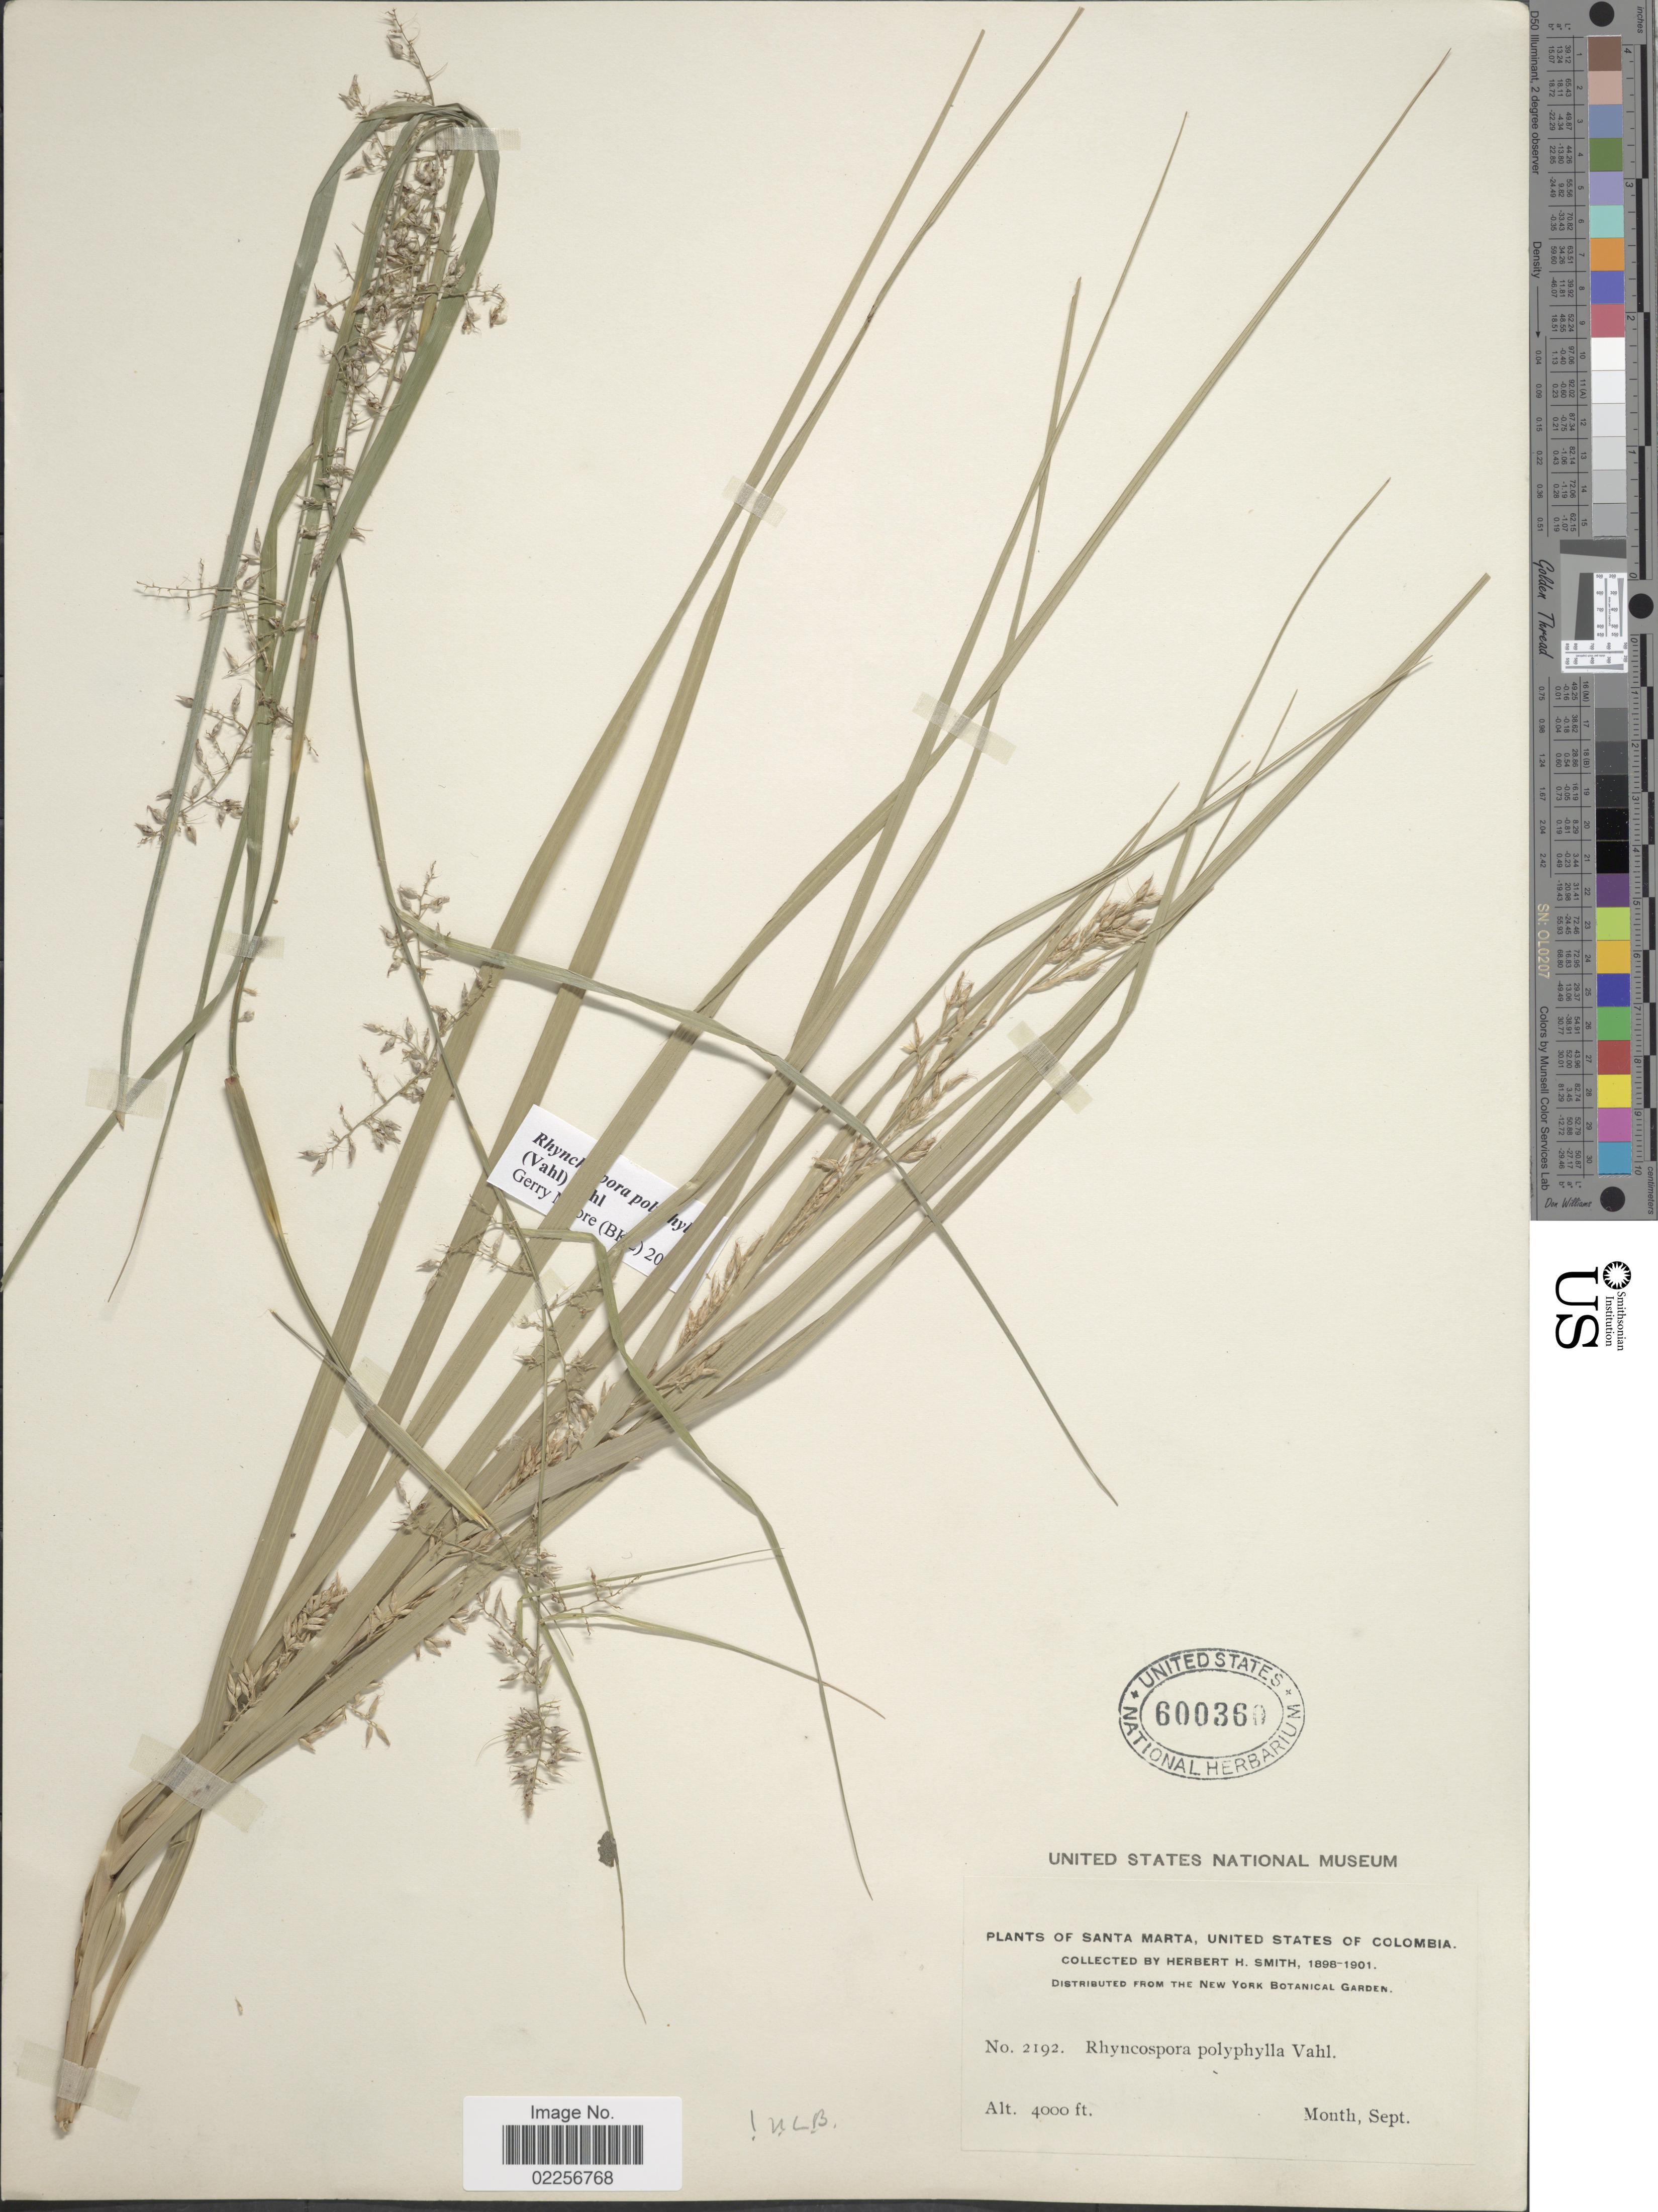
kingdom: Plantae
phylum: Tracheophyta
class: Liliopsida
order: Poales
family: Cyperaceae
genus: Rhynchospora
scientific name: Rhynchospora polyphylla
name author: (Vahl) Vahl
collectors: Herbert H. Smith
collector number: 2192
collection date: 1898-09/1901-09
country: Colombia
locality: Santa Marta, United States of Colombia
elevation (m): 1219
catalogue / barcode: US 600360